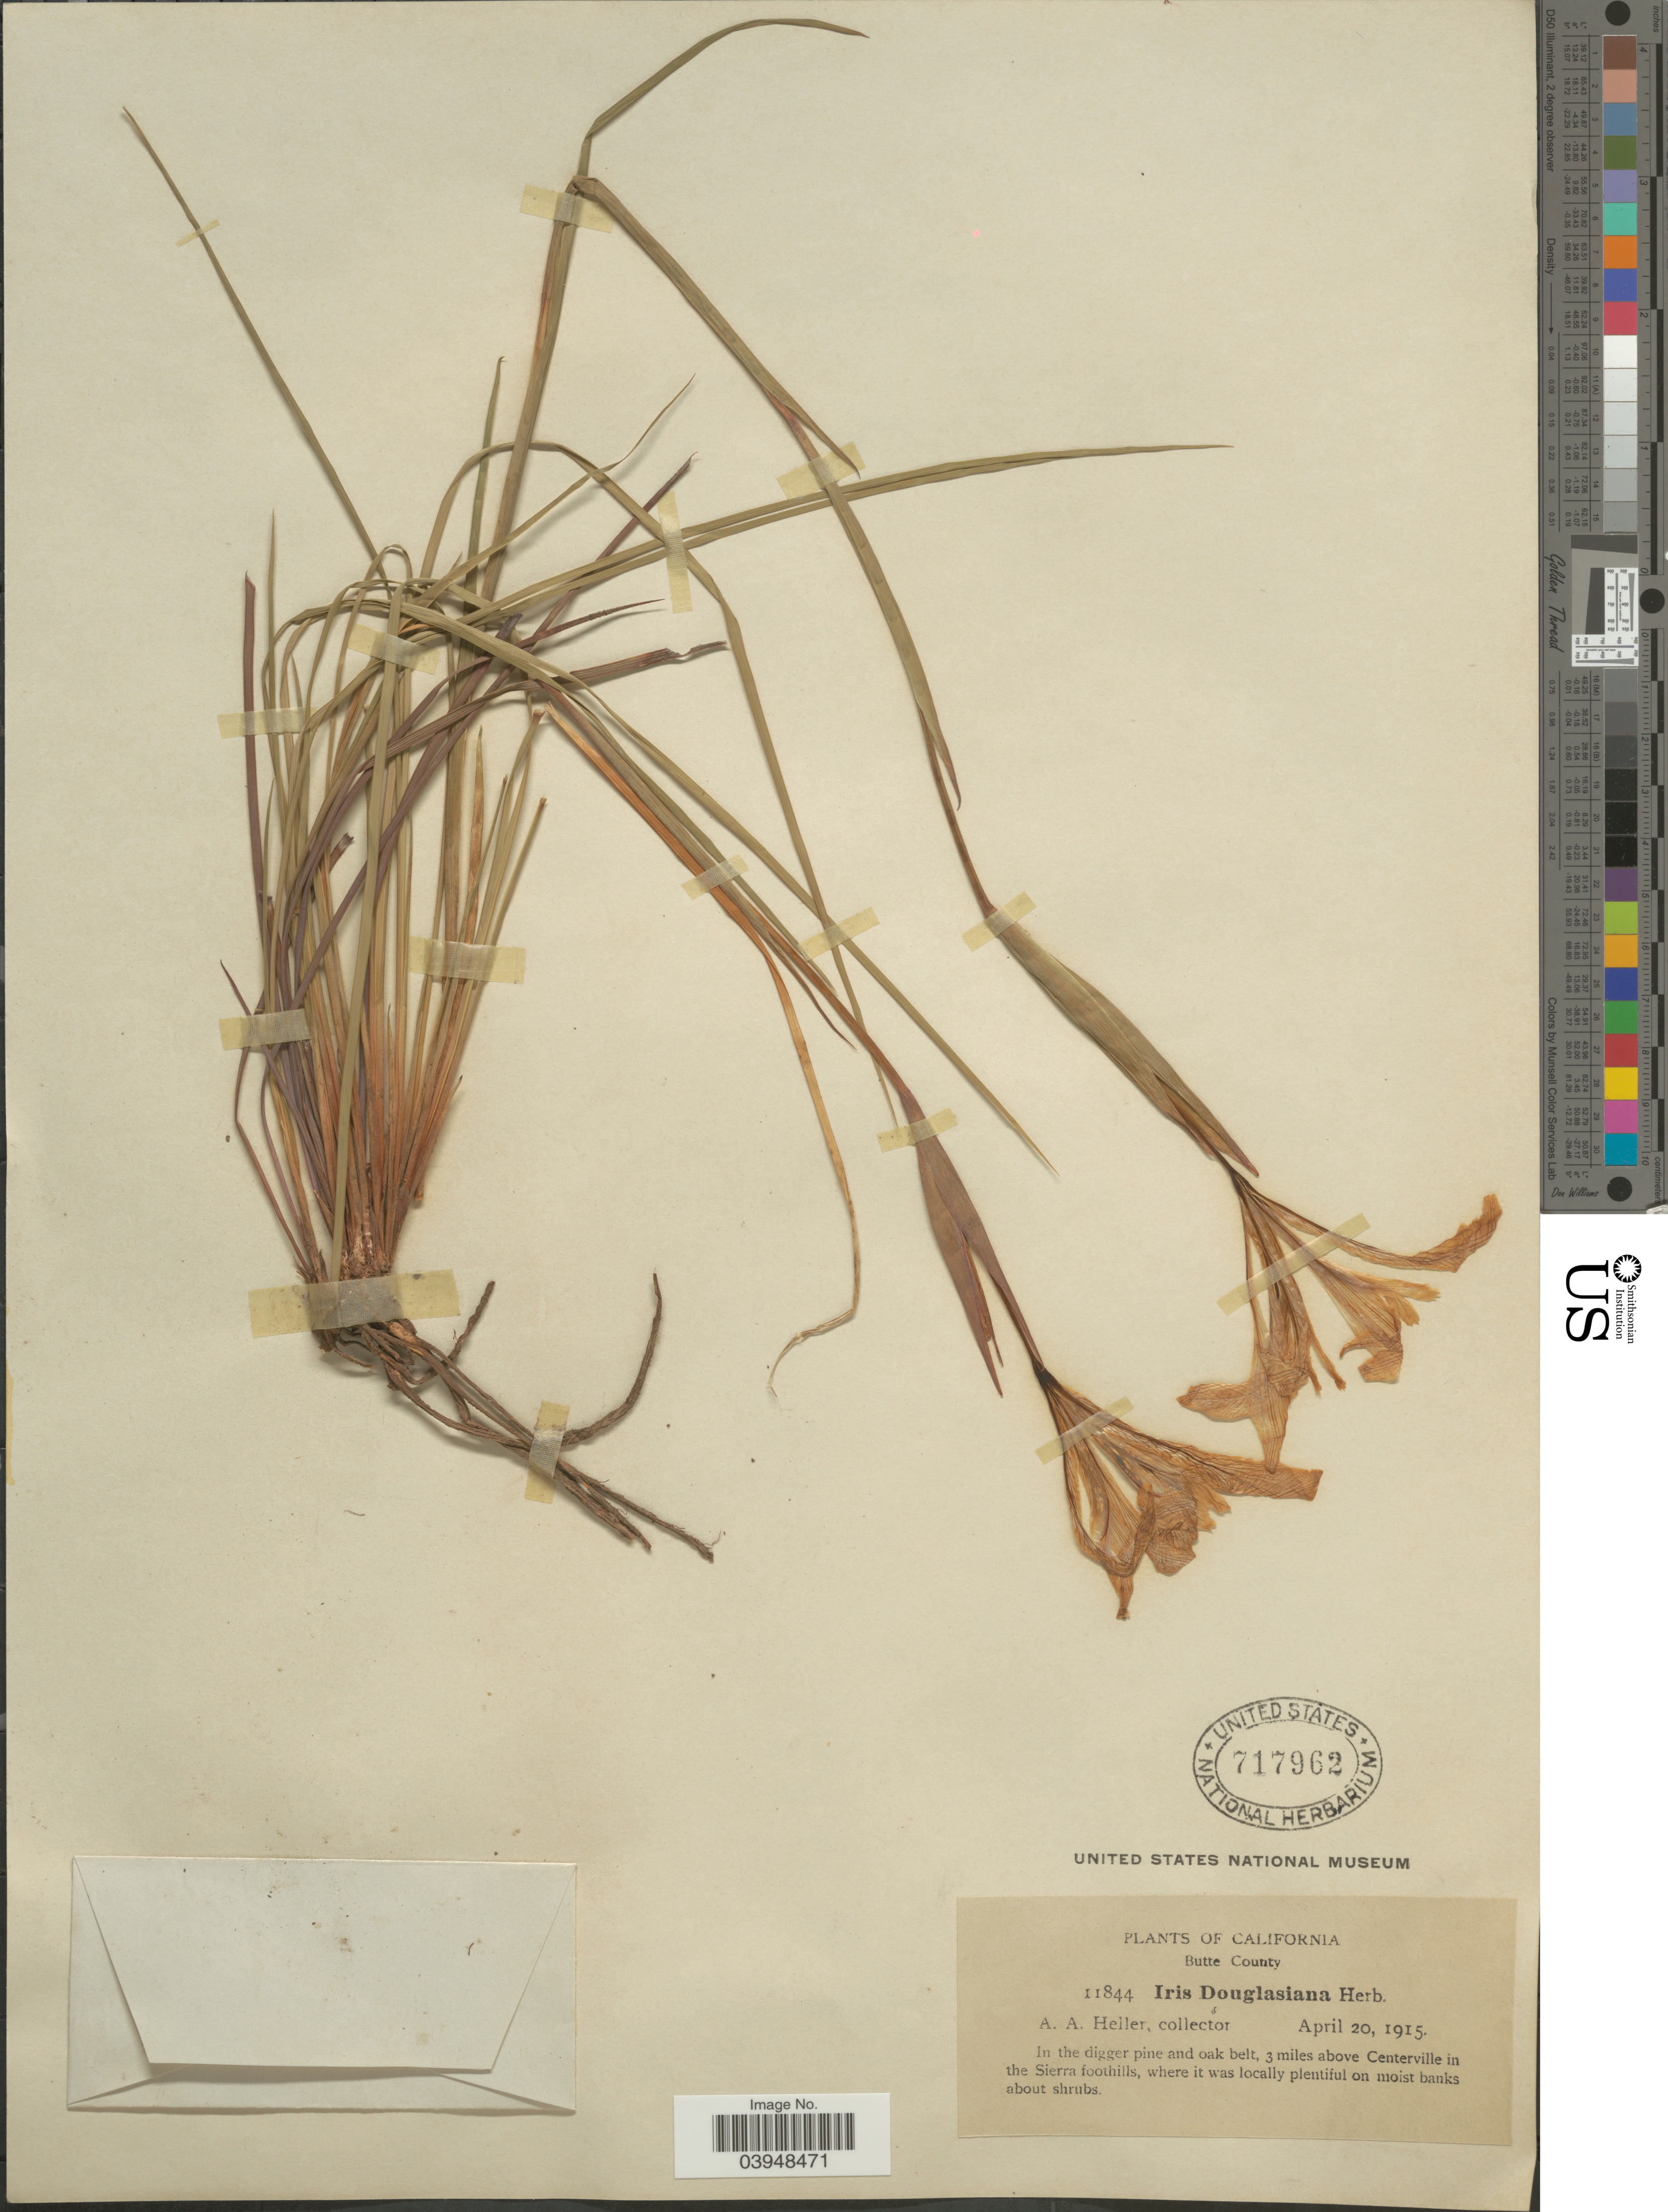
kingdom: Plantae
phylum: Tracheophyta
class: Liliopsida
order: Asparagales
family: Iridaceae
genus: Iris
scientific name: Iris douglasiana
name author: Herb.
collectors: A. A. Heller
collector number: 11844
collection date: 1915-04-20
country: United States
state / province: California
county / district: Butte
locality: Butte County. In the digger pine and oak belt, 3 miles above Centerville in the Sierra foothills.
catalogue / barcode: US 717962